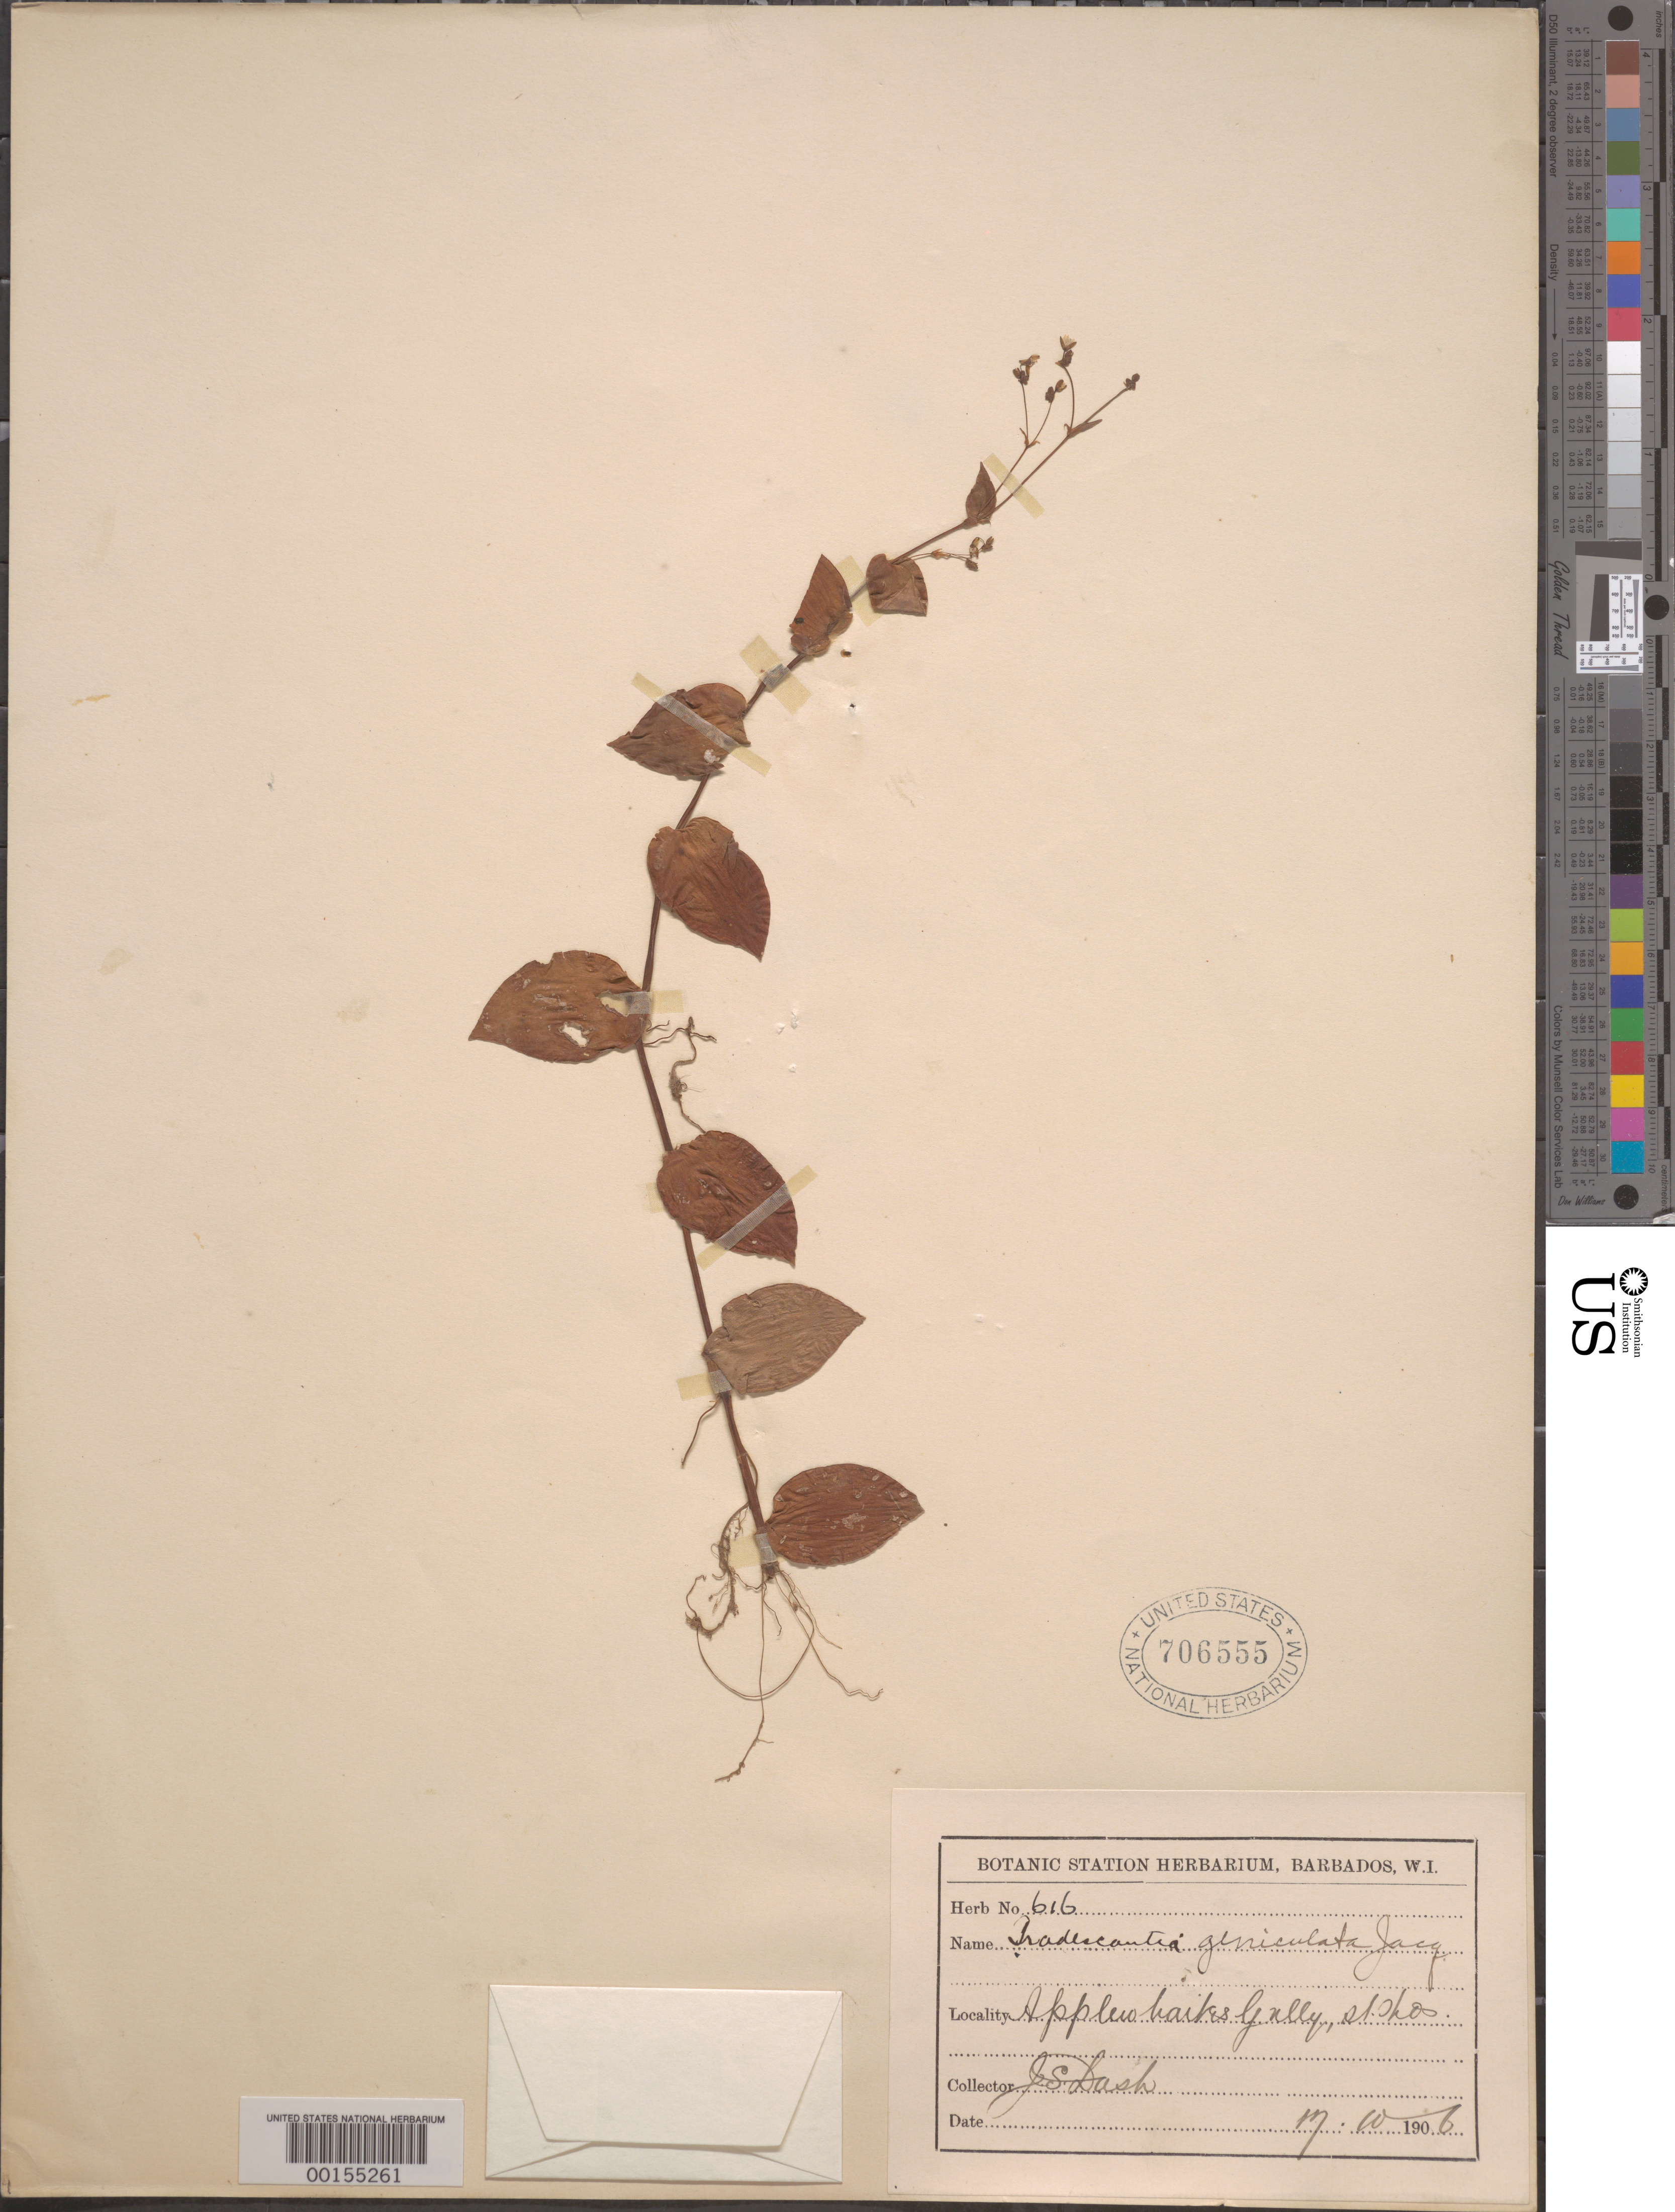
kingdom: Plantae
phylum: Tracheophyta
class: Liliopsida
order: Commelinales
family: Commelinaceae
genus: Gibasis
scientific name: Gibasis pauciflora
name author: (Urb. & Ekman) D.R. Hunt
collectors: J. Dash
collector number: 616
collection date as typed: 17 Nov 1906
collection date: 1906-11-17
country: Barbados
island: Windward Is.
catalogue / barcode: US 706555